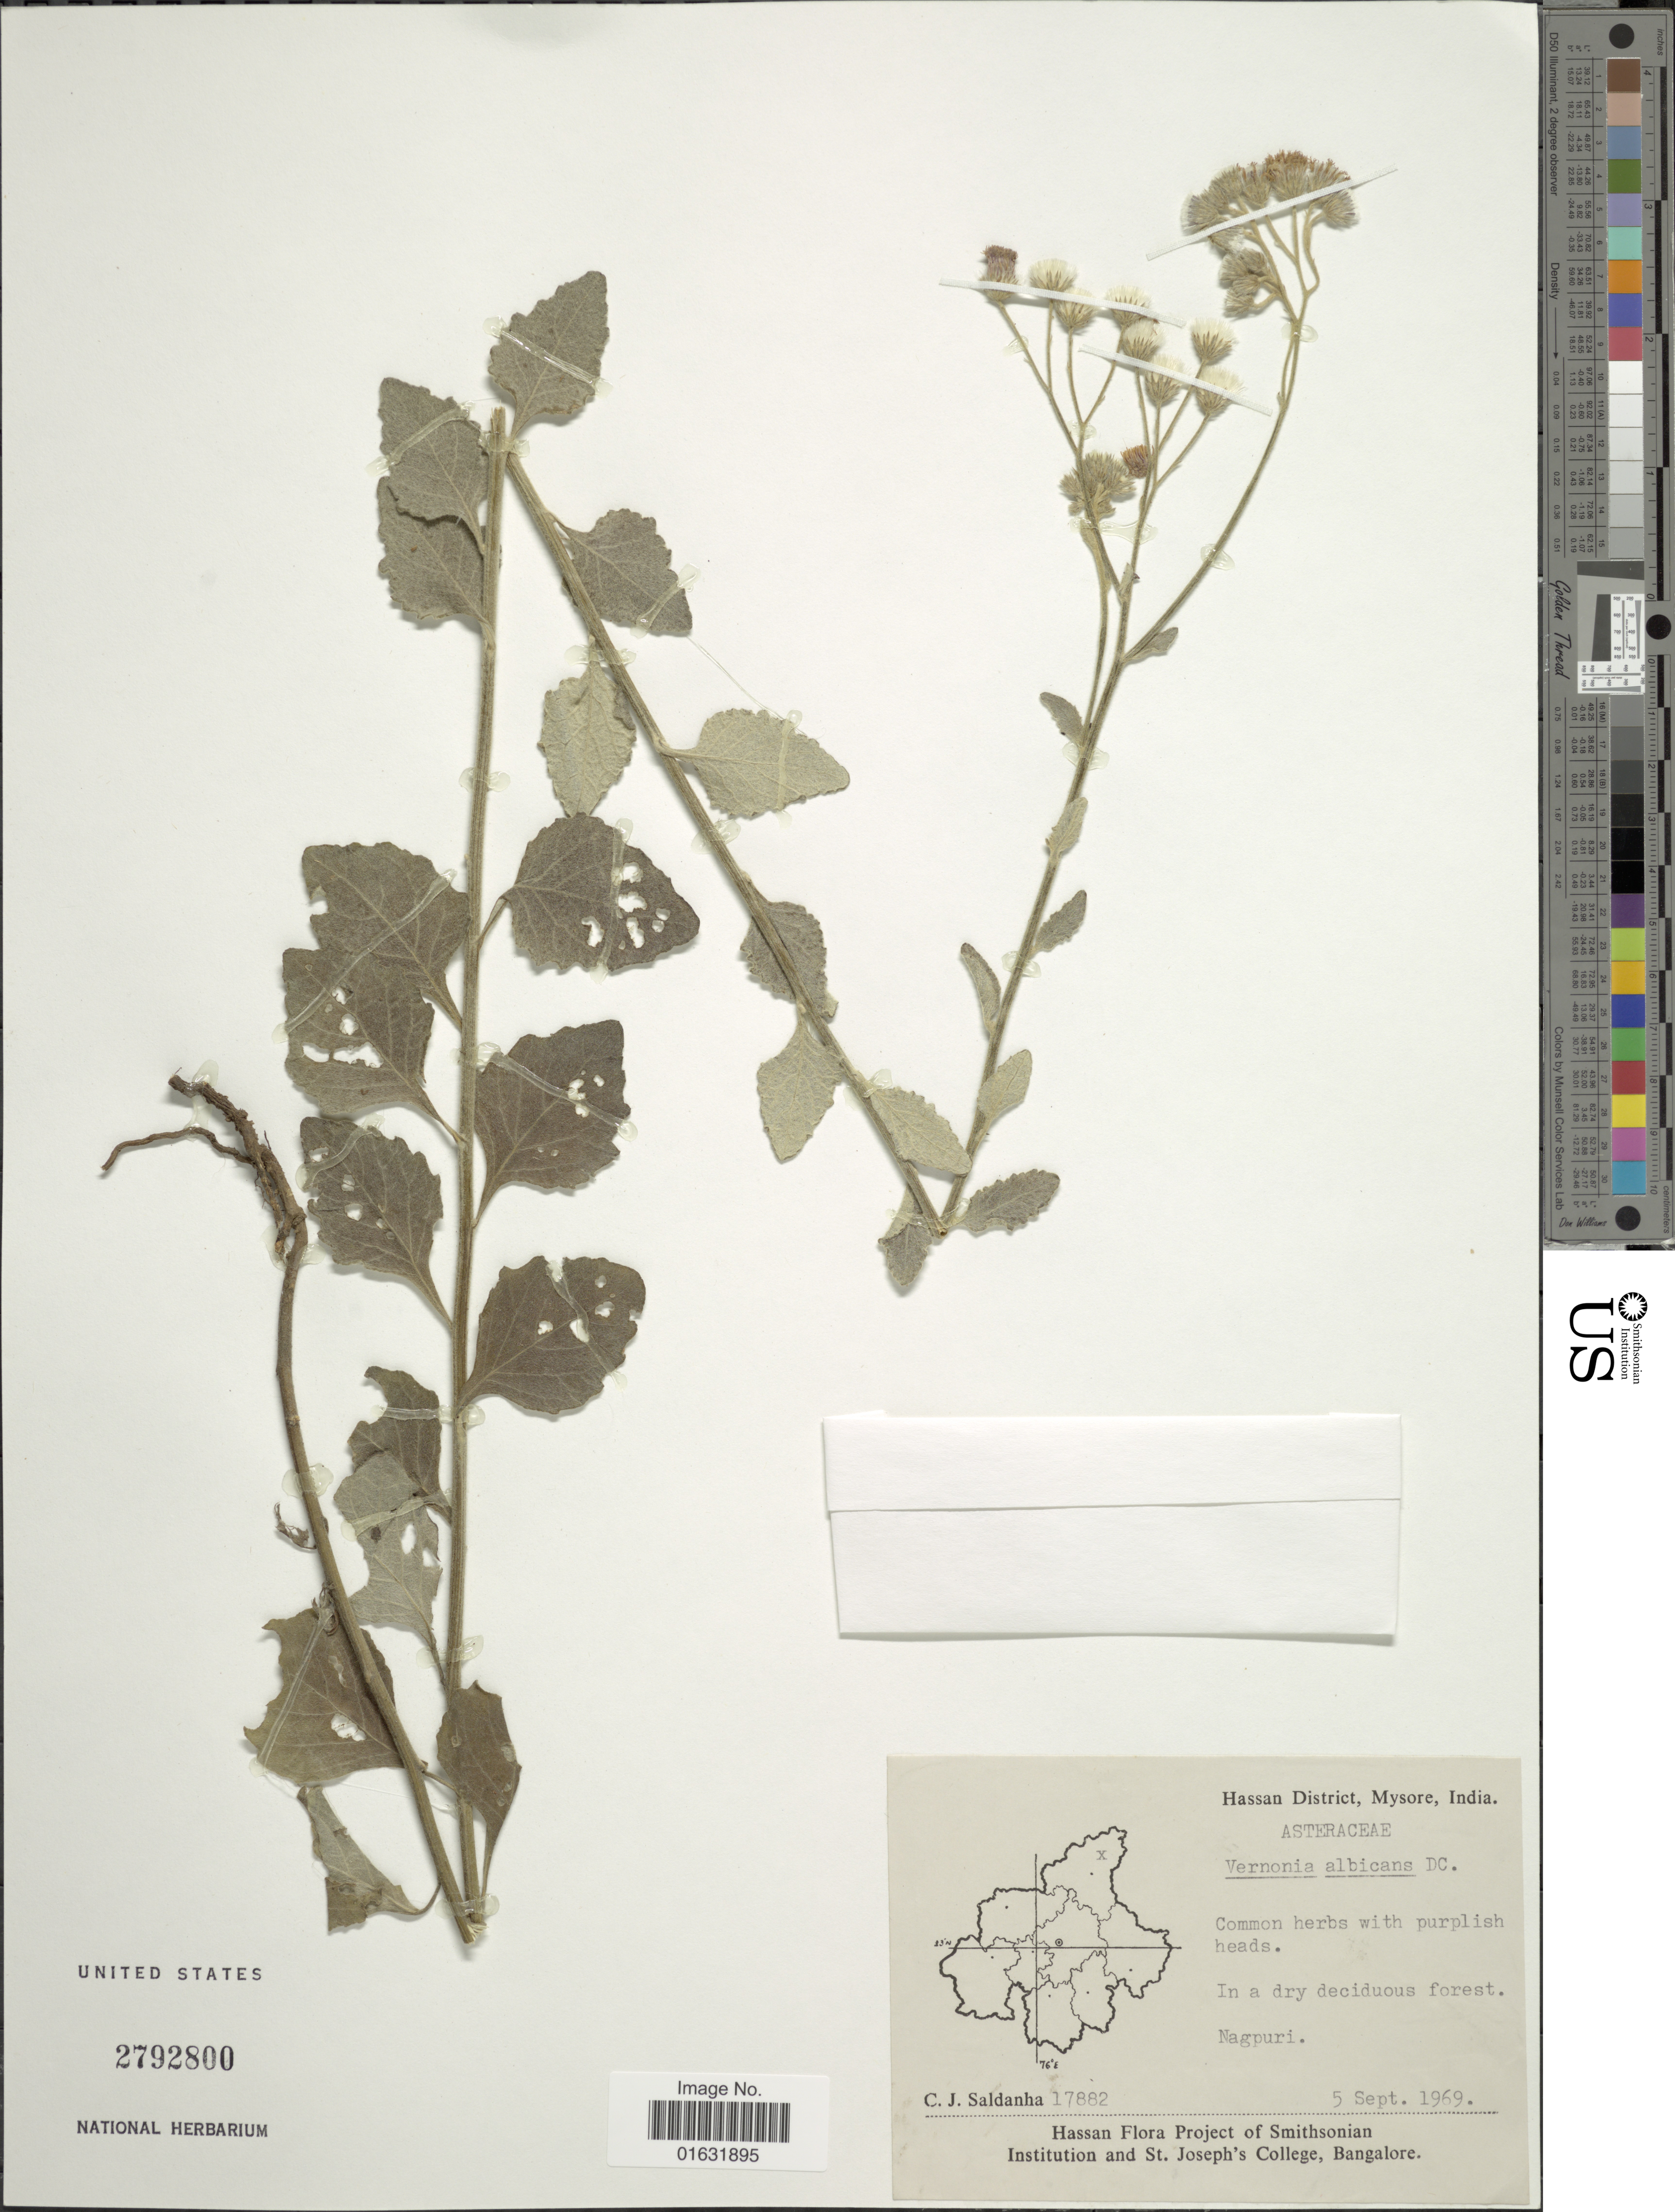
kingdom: Plantae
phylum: Tracheophyta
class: Magnoliopsida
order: Asterales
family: Asteraceae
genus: Cyanthillium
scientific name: Cyanthillium albicans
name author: (DC. in Wight) H. Rob.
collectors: C. J. Saldanha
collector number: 17882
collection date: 1969-09-05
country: India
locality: Hassan District, Mysore, Nagpuri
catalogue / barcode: US 2792800